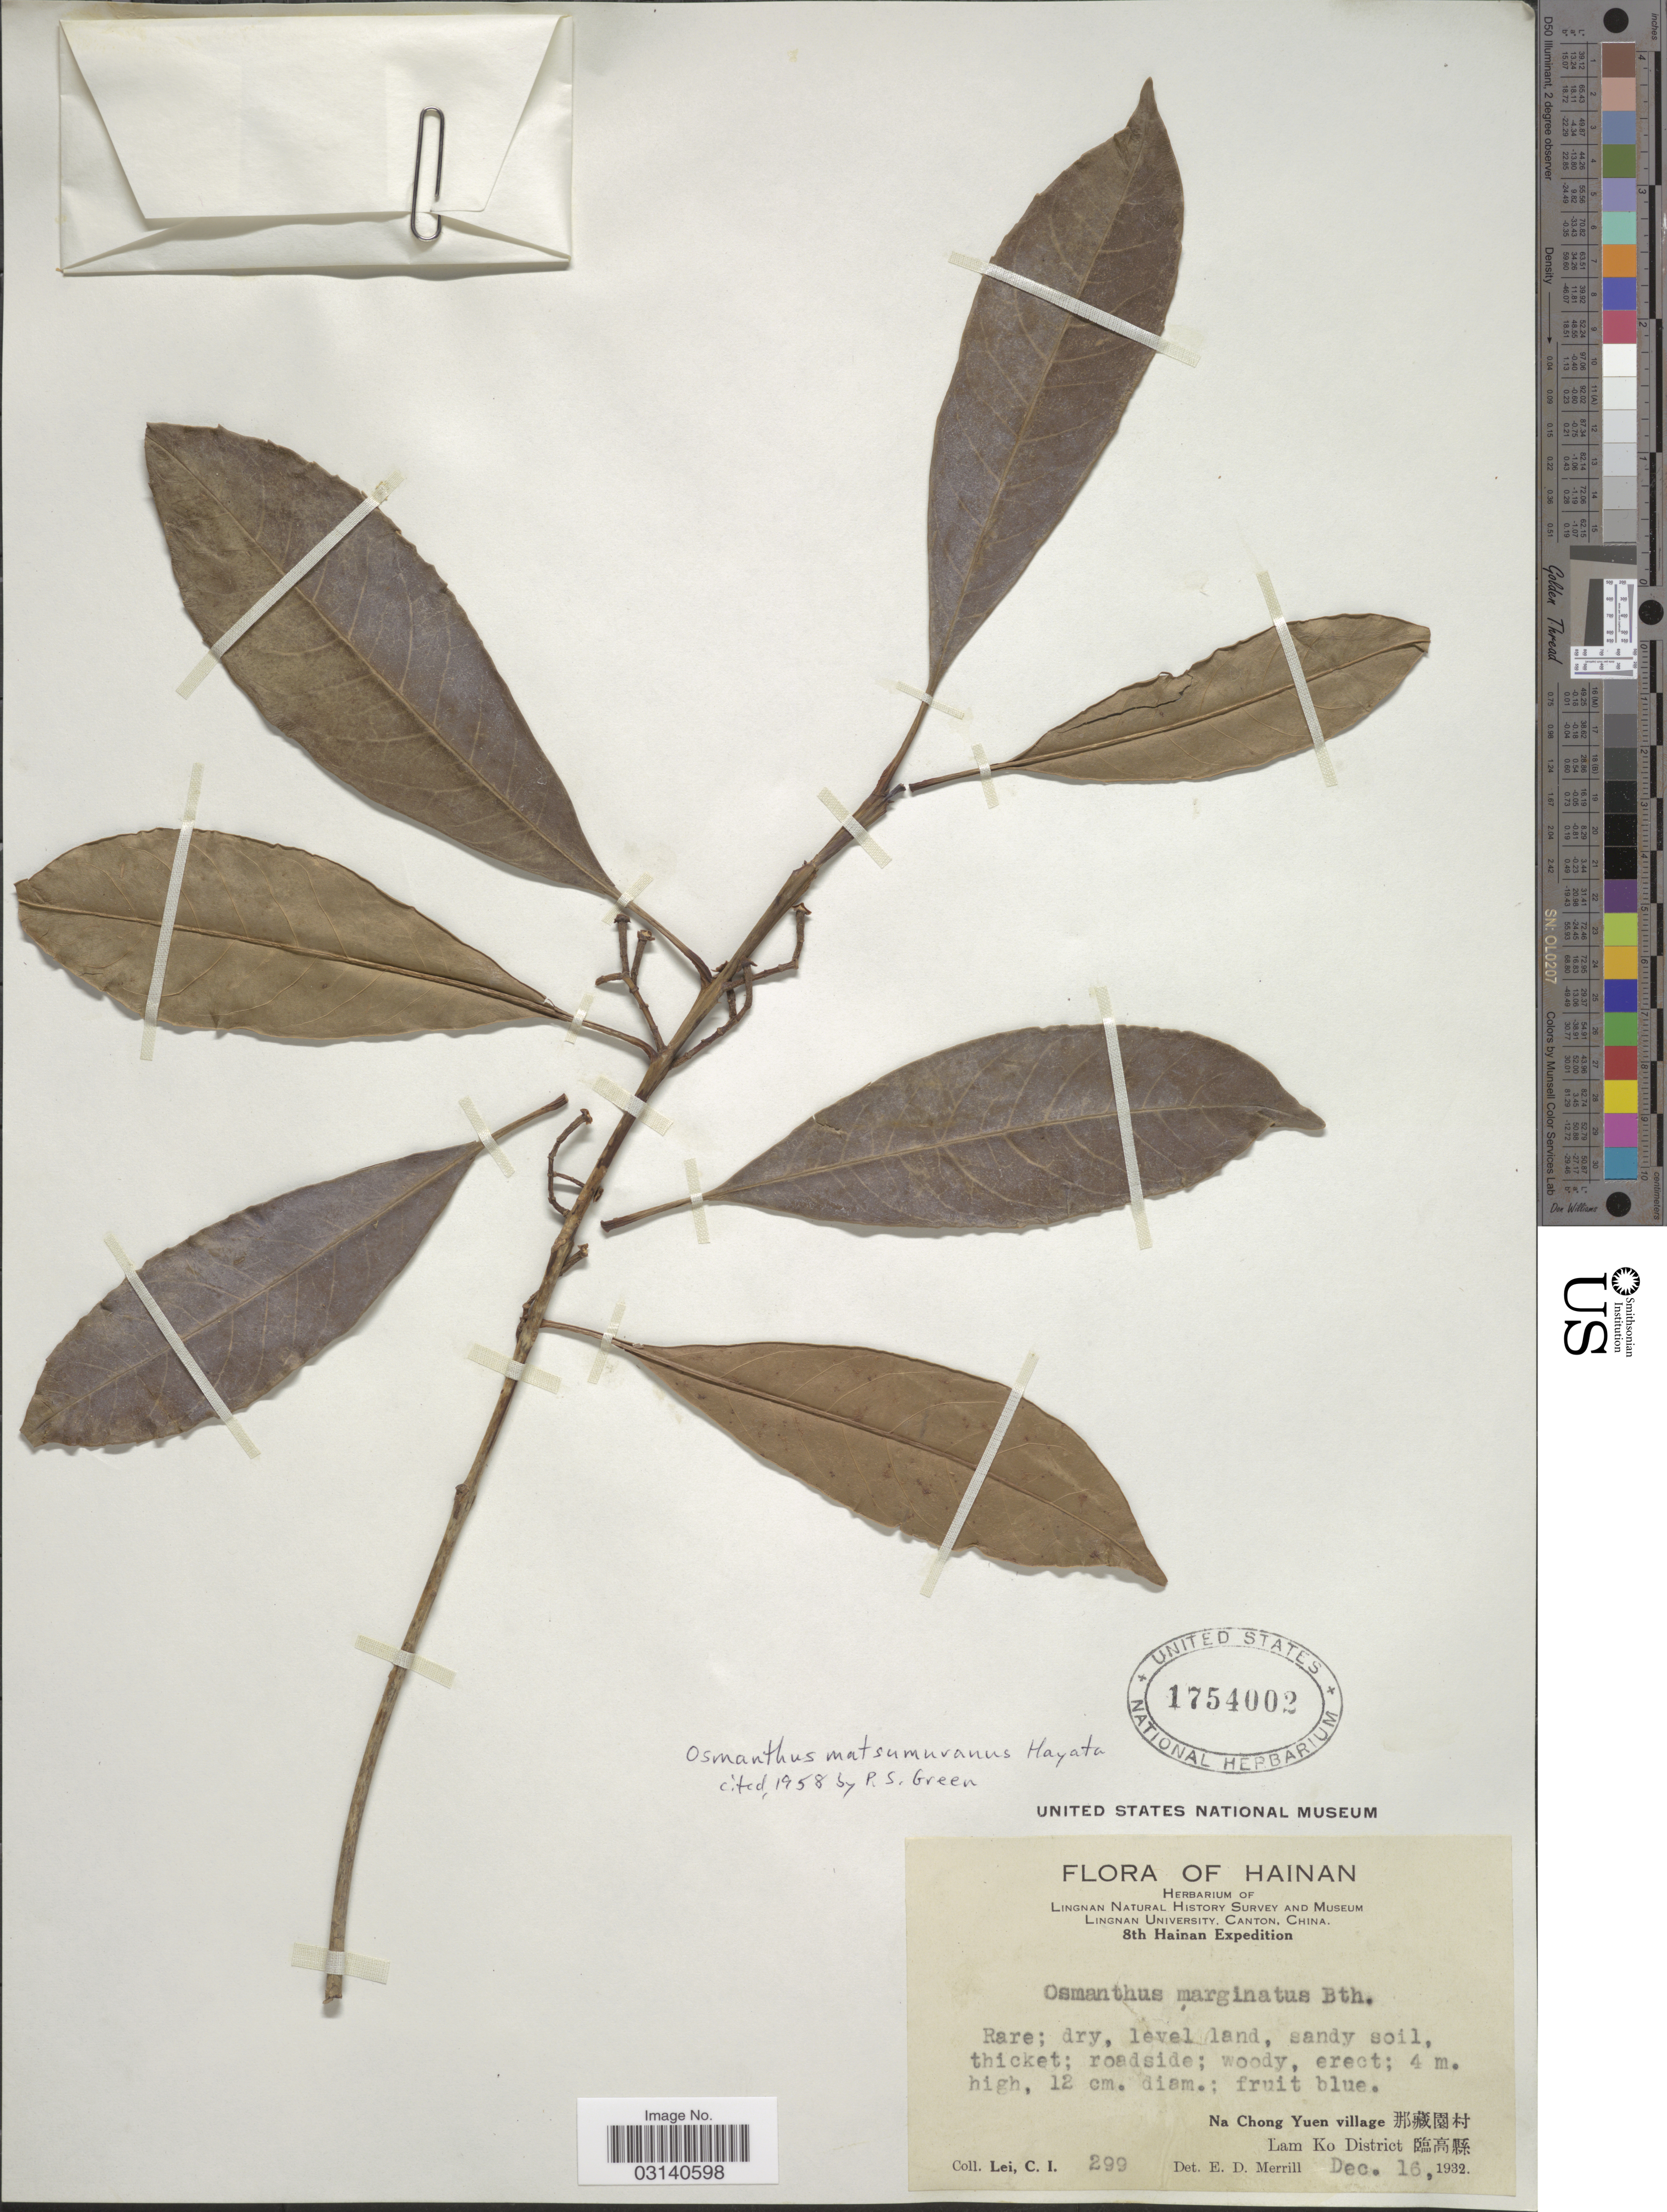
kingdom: Plantae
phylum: Tracheophyta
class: Magnoliopsida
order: Lamiales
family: Oleaceae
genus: Osmanthus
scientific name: Osmanthus matsumuranus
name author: Hayata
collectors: C. I. Lei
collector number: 299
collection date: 1932-12-16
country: China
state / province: Hainan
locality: Hainan, Na Chong Yuen village, Lam Ko District.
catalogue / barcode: US 1754002